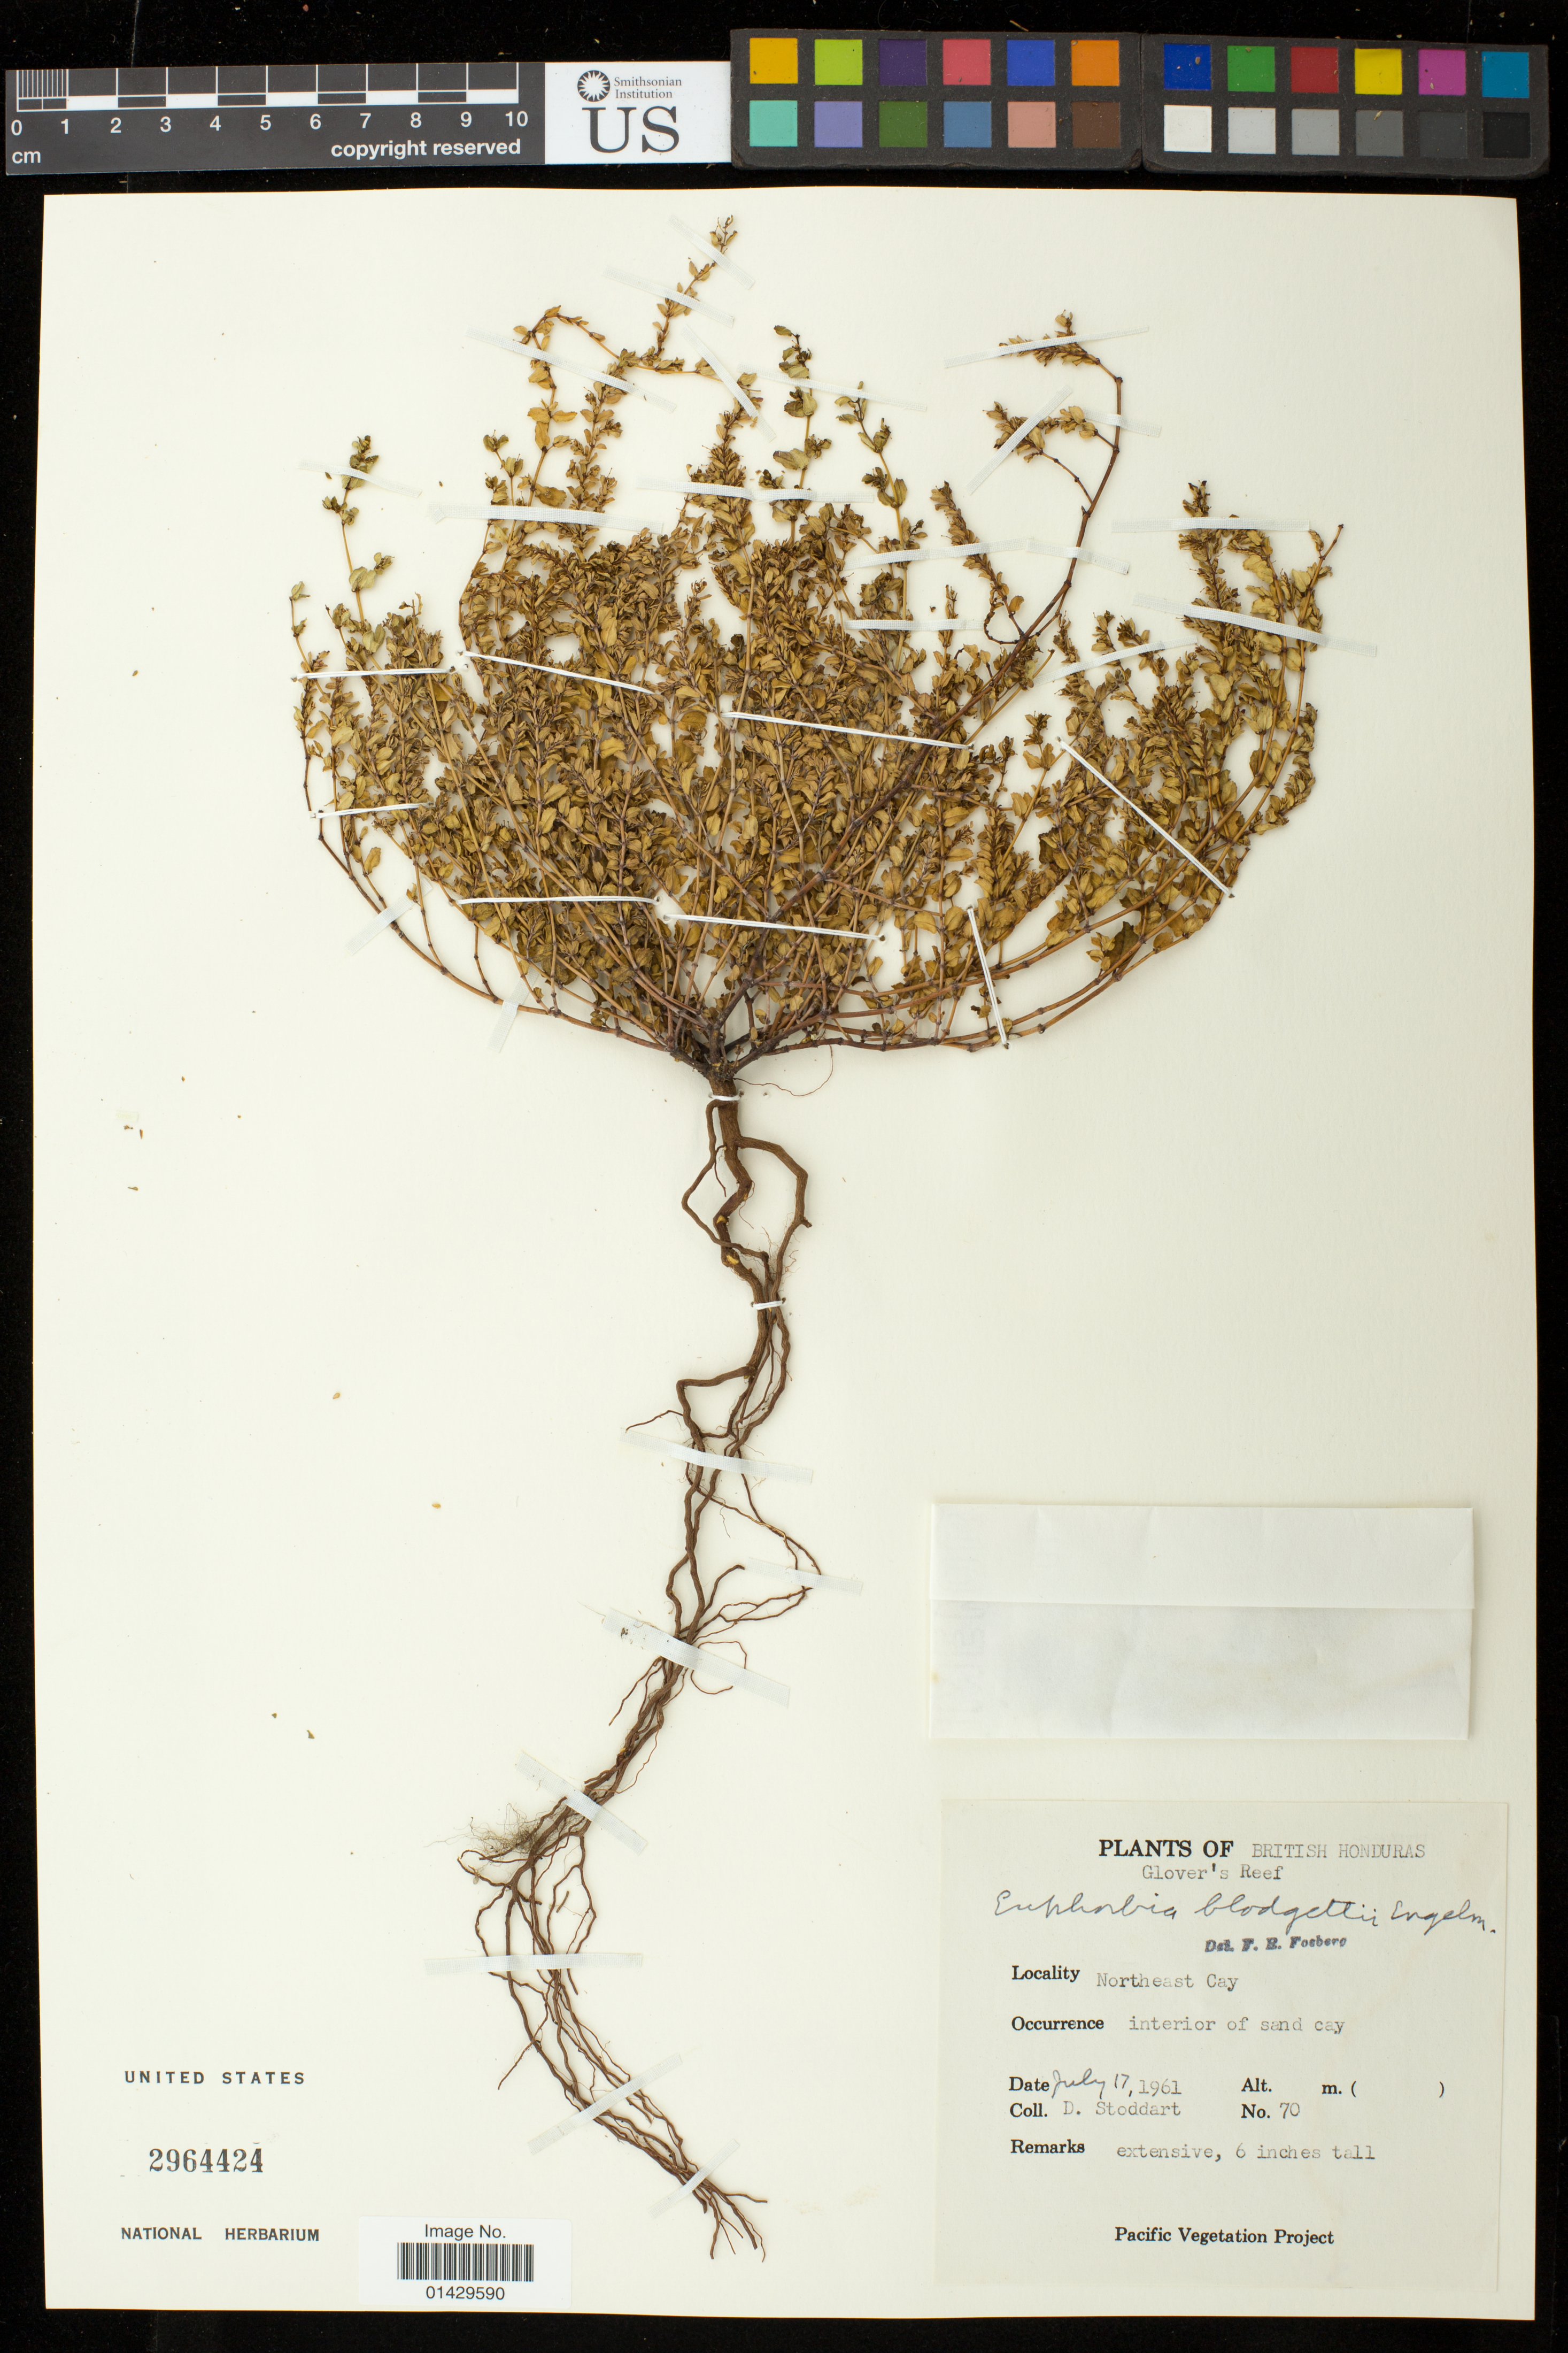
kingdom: Plantae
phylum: Tracheophyta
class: Magnoliopsida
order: Malpighiales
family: Euphorbiaceae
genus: Euphorbia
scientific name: Euphorbia blodgettii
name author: Engelm. ex Hitchc.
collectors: D. Stoddart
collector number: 70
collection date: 1961-07-17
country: Belize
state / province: Belize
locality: Glover's Reef; Northeast Cay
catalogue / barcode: US 2964424